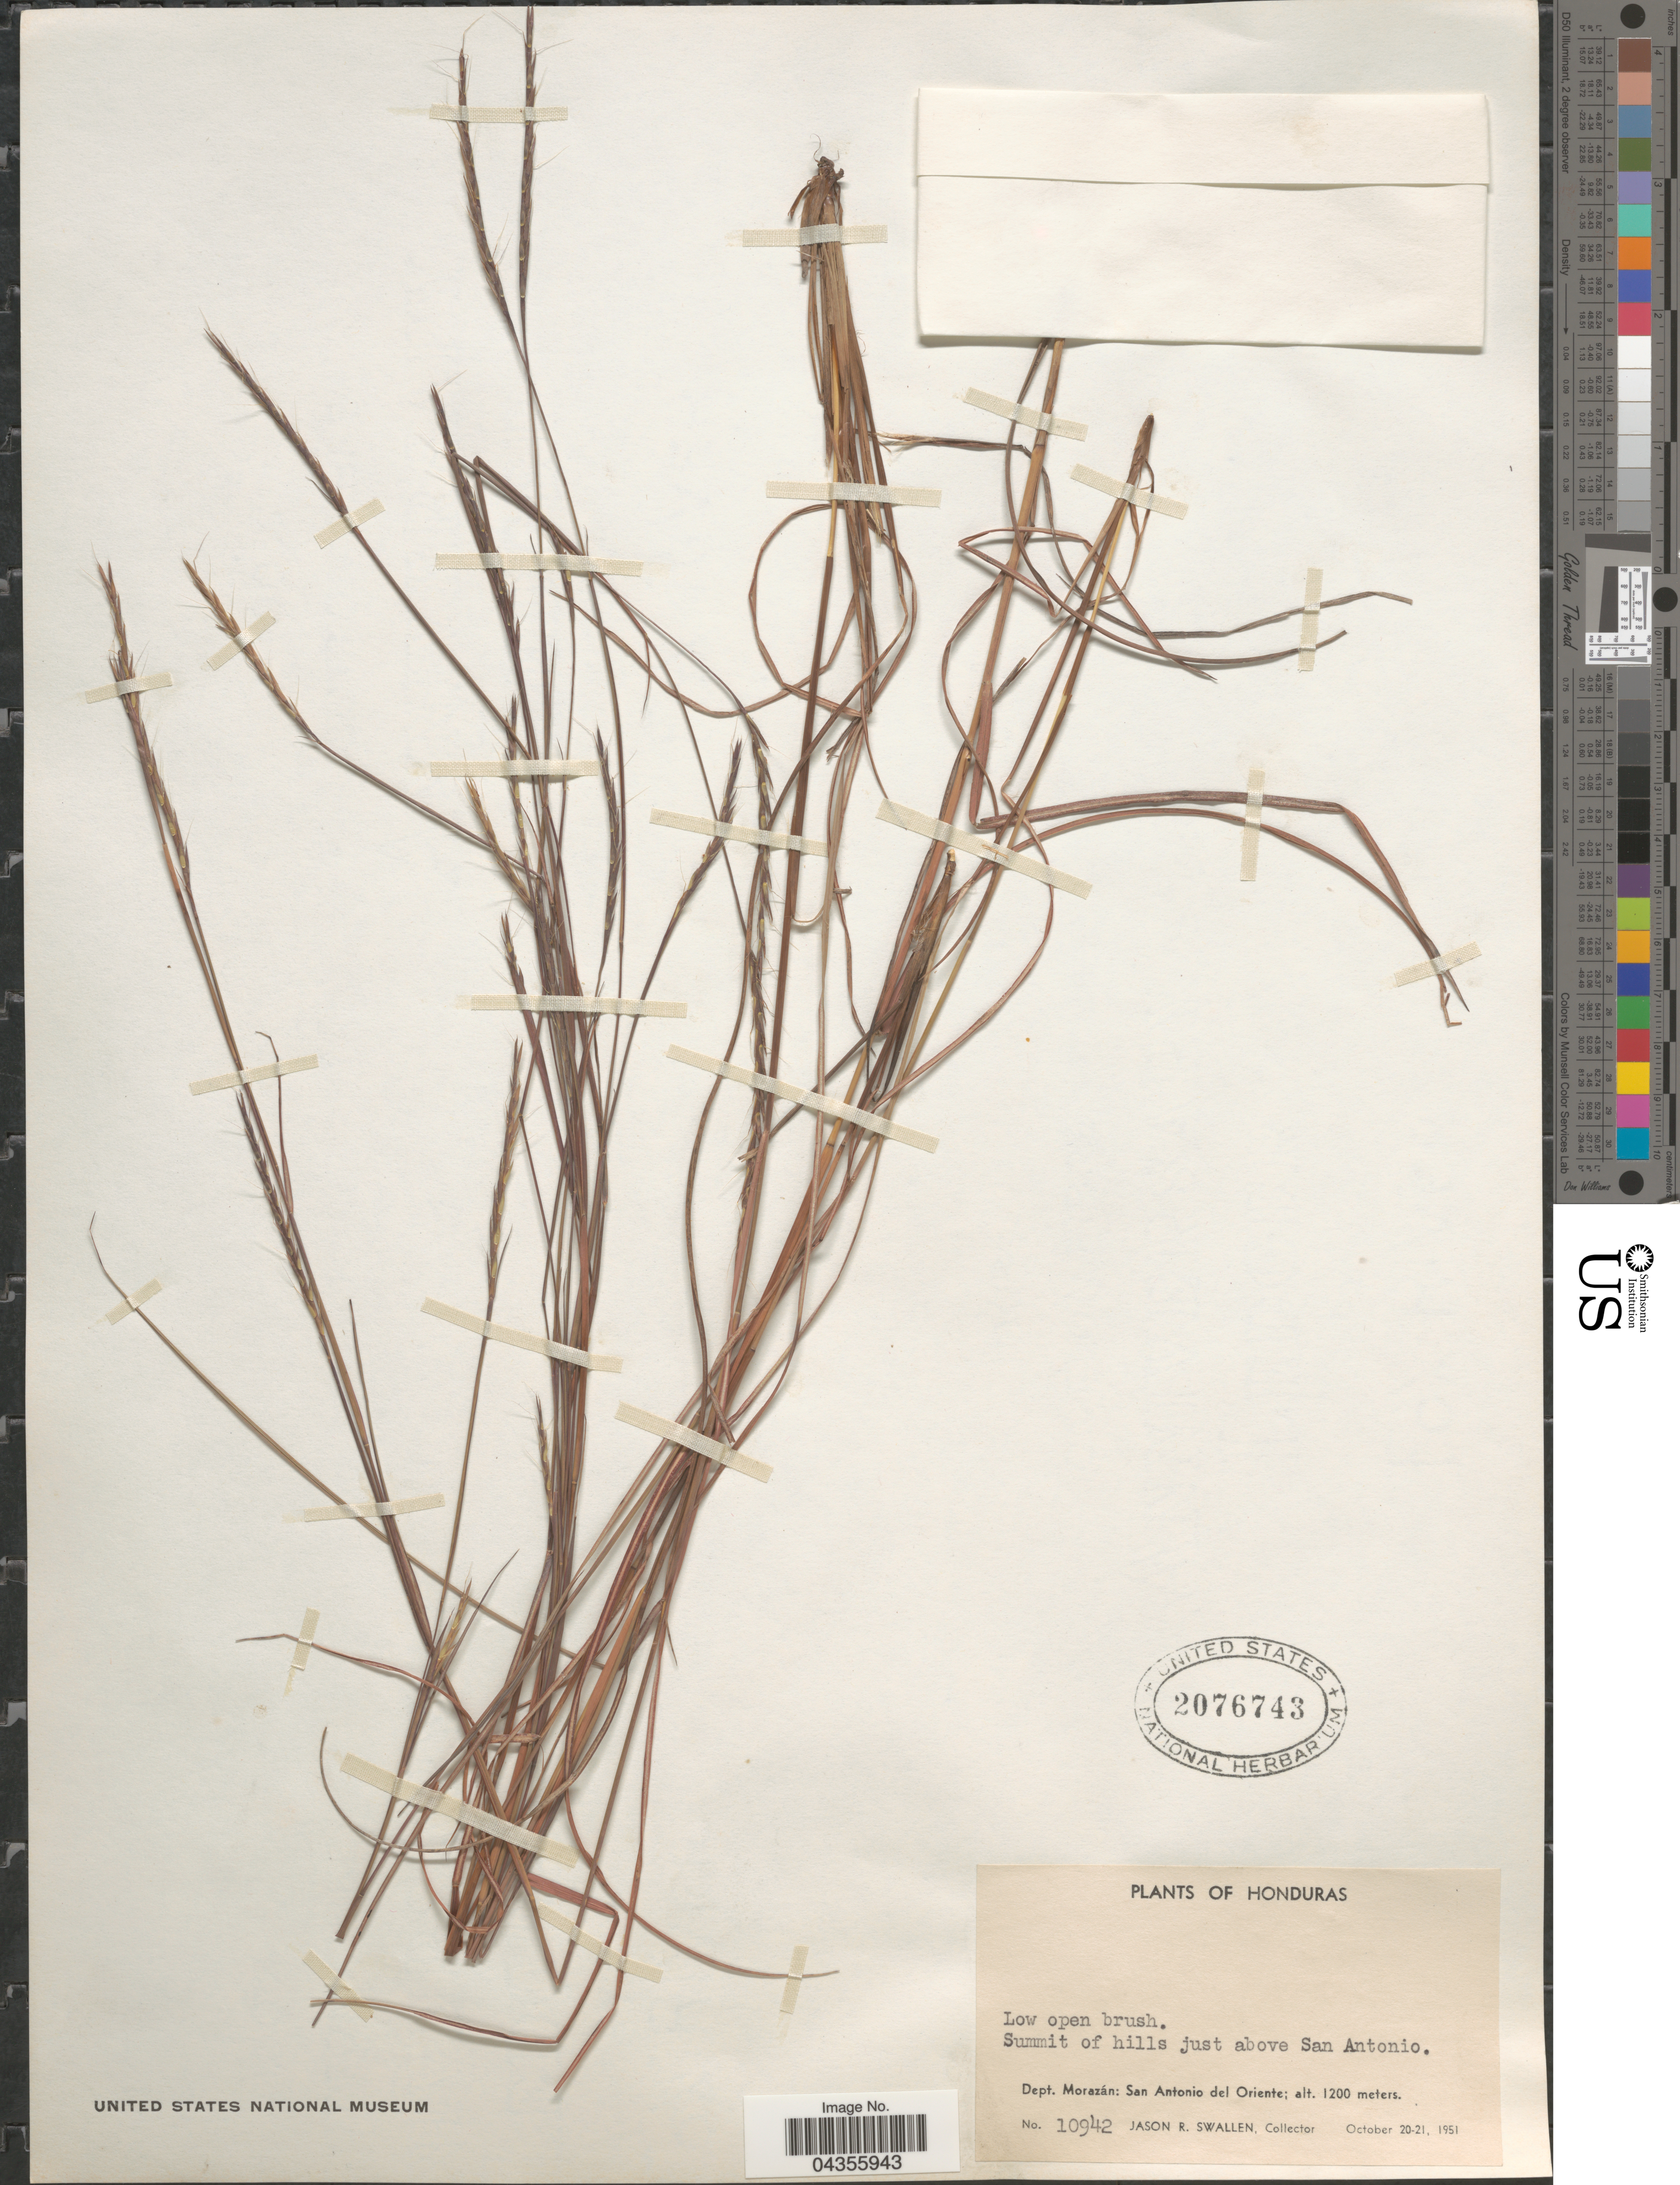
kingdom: Plantae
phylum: Tracheophyta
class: Liliopsida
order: Poales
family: Poaceae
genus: Schizachyrium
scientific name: Schizachyrium tenerum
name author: Nees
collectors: J. R. Swallen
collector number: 10942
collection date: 1951-10-20/1951-10-21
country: Honduras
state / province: Fco. Morazán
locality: Summit of hills just above San Antonio. Dept. Morazán: San Antonio del Oriente.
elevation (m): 1200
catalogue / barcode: US 2076743